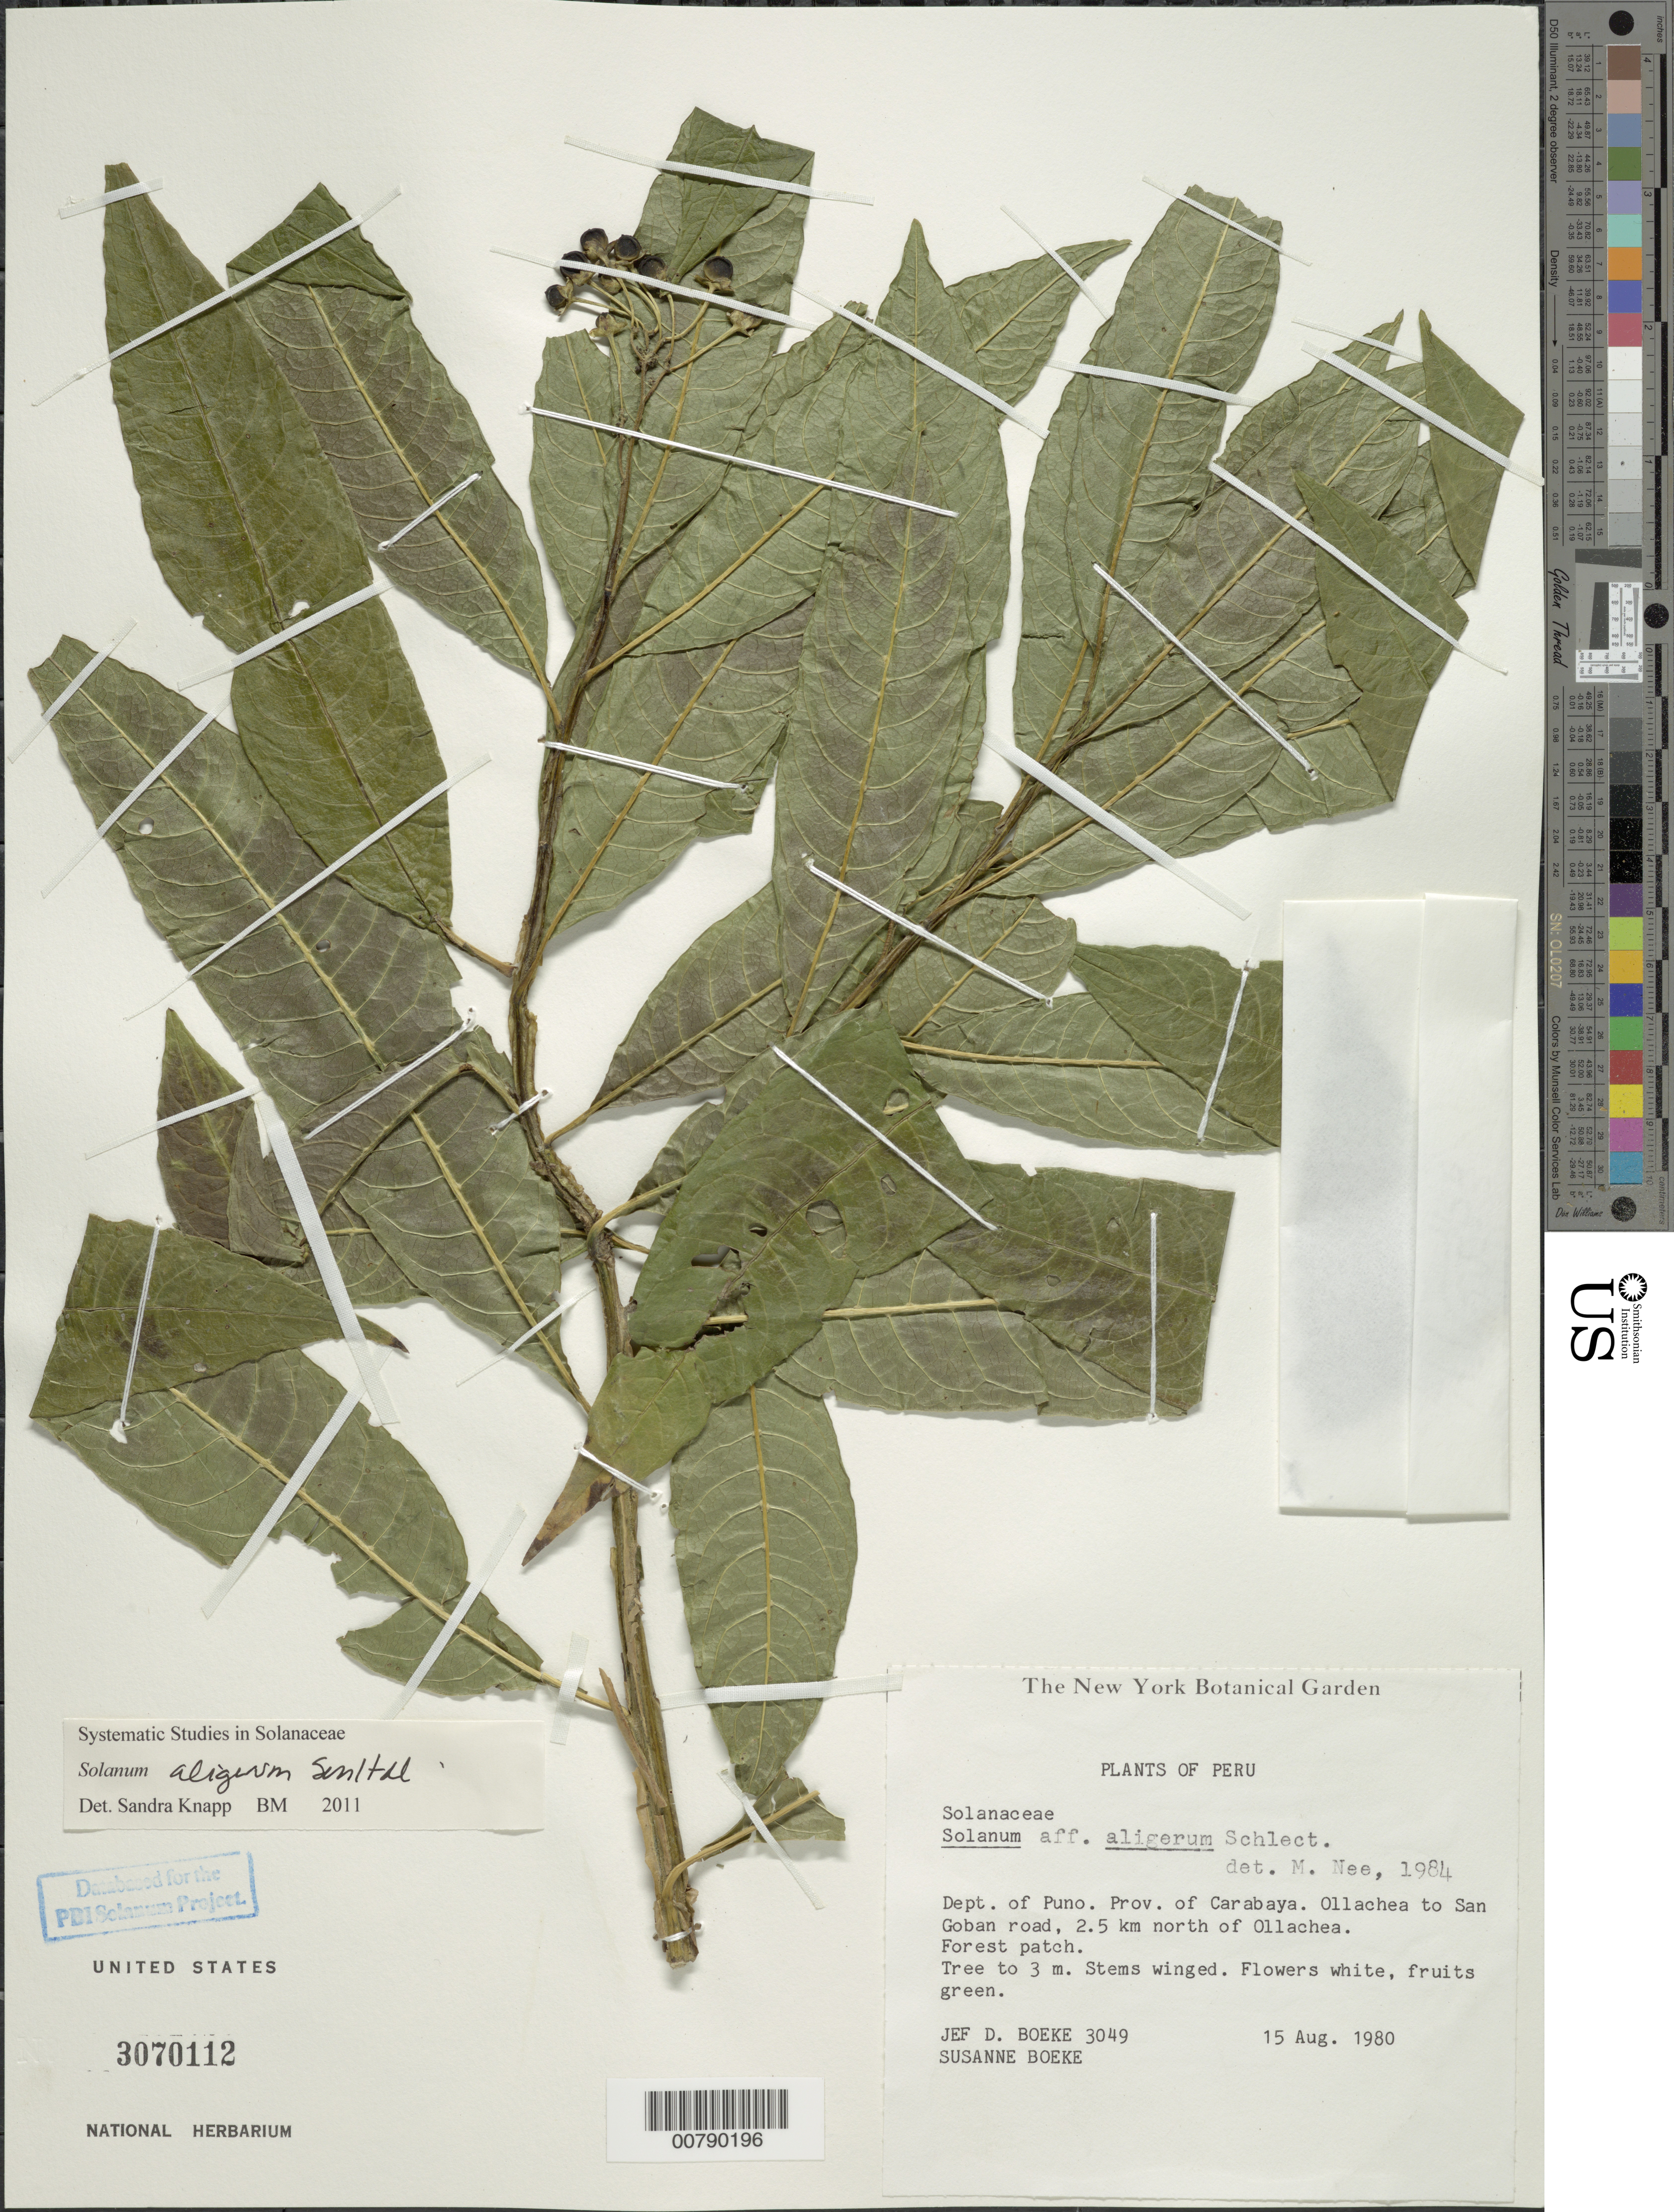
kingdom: Plantae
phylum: Tracheophyta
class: Magnoliopsida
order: Solanales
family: Solanaceae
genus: Solanum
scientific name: Solanum aligerum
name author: Schltdl.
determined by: Knapp, S. D.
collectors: J. D. Boeke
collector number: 3049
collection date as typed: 15 Aug 1980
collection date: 1980-08-15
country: Peru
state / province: Puno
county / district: Carabaya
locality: Ollachea to San Goban road, 2.5 km north of Ollachea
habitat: forest patch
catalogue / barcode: US 3070112